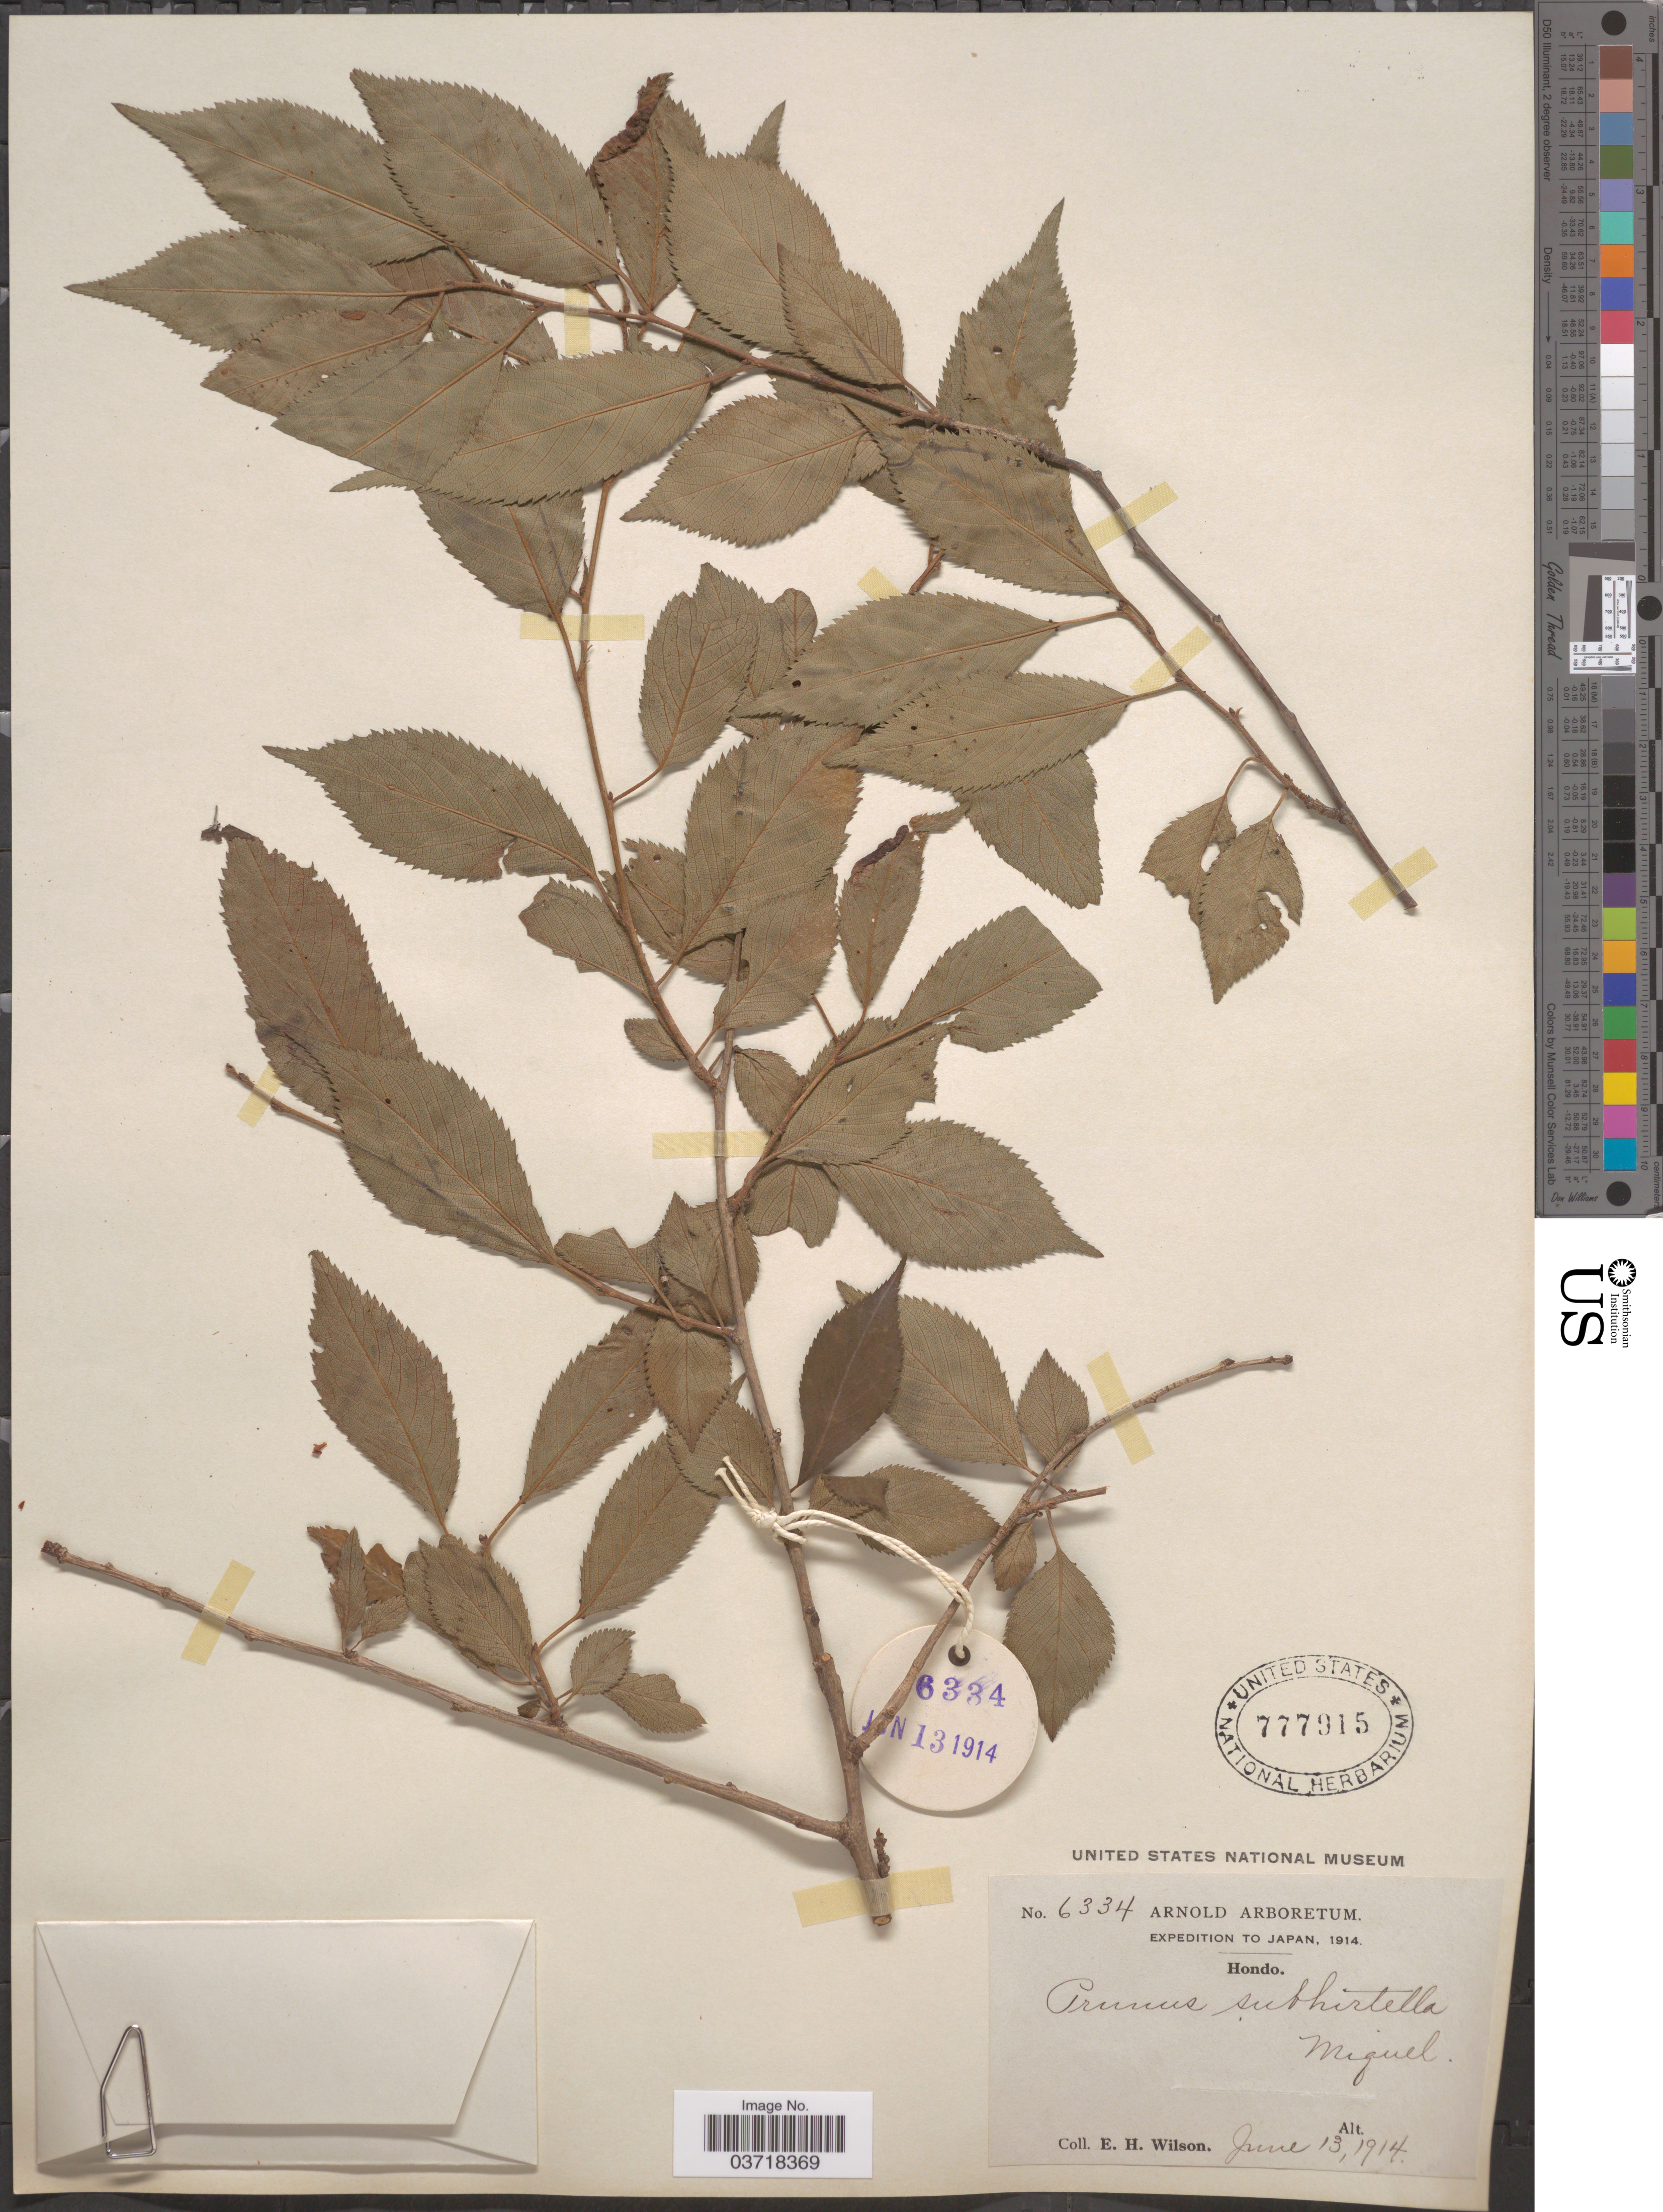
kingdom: Plantae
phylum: Tracheophyta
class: Magnoliopsida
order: Rosales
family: Rosaceae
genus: Prunus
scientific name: Prunus subhirtella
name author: Miq.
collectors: E. Wilson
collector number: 6334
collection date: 1914-06-13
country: Japan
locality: Hondo.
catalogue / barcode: US 777915